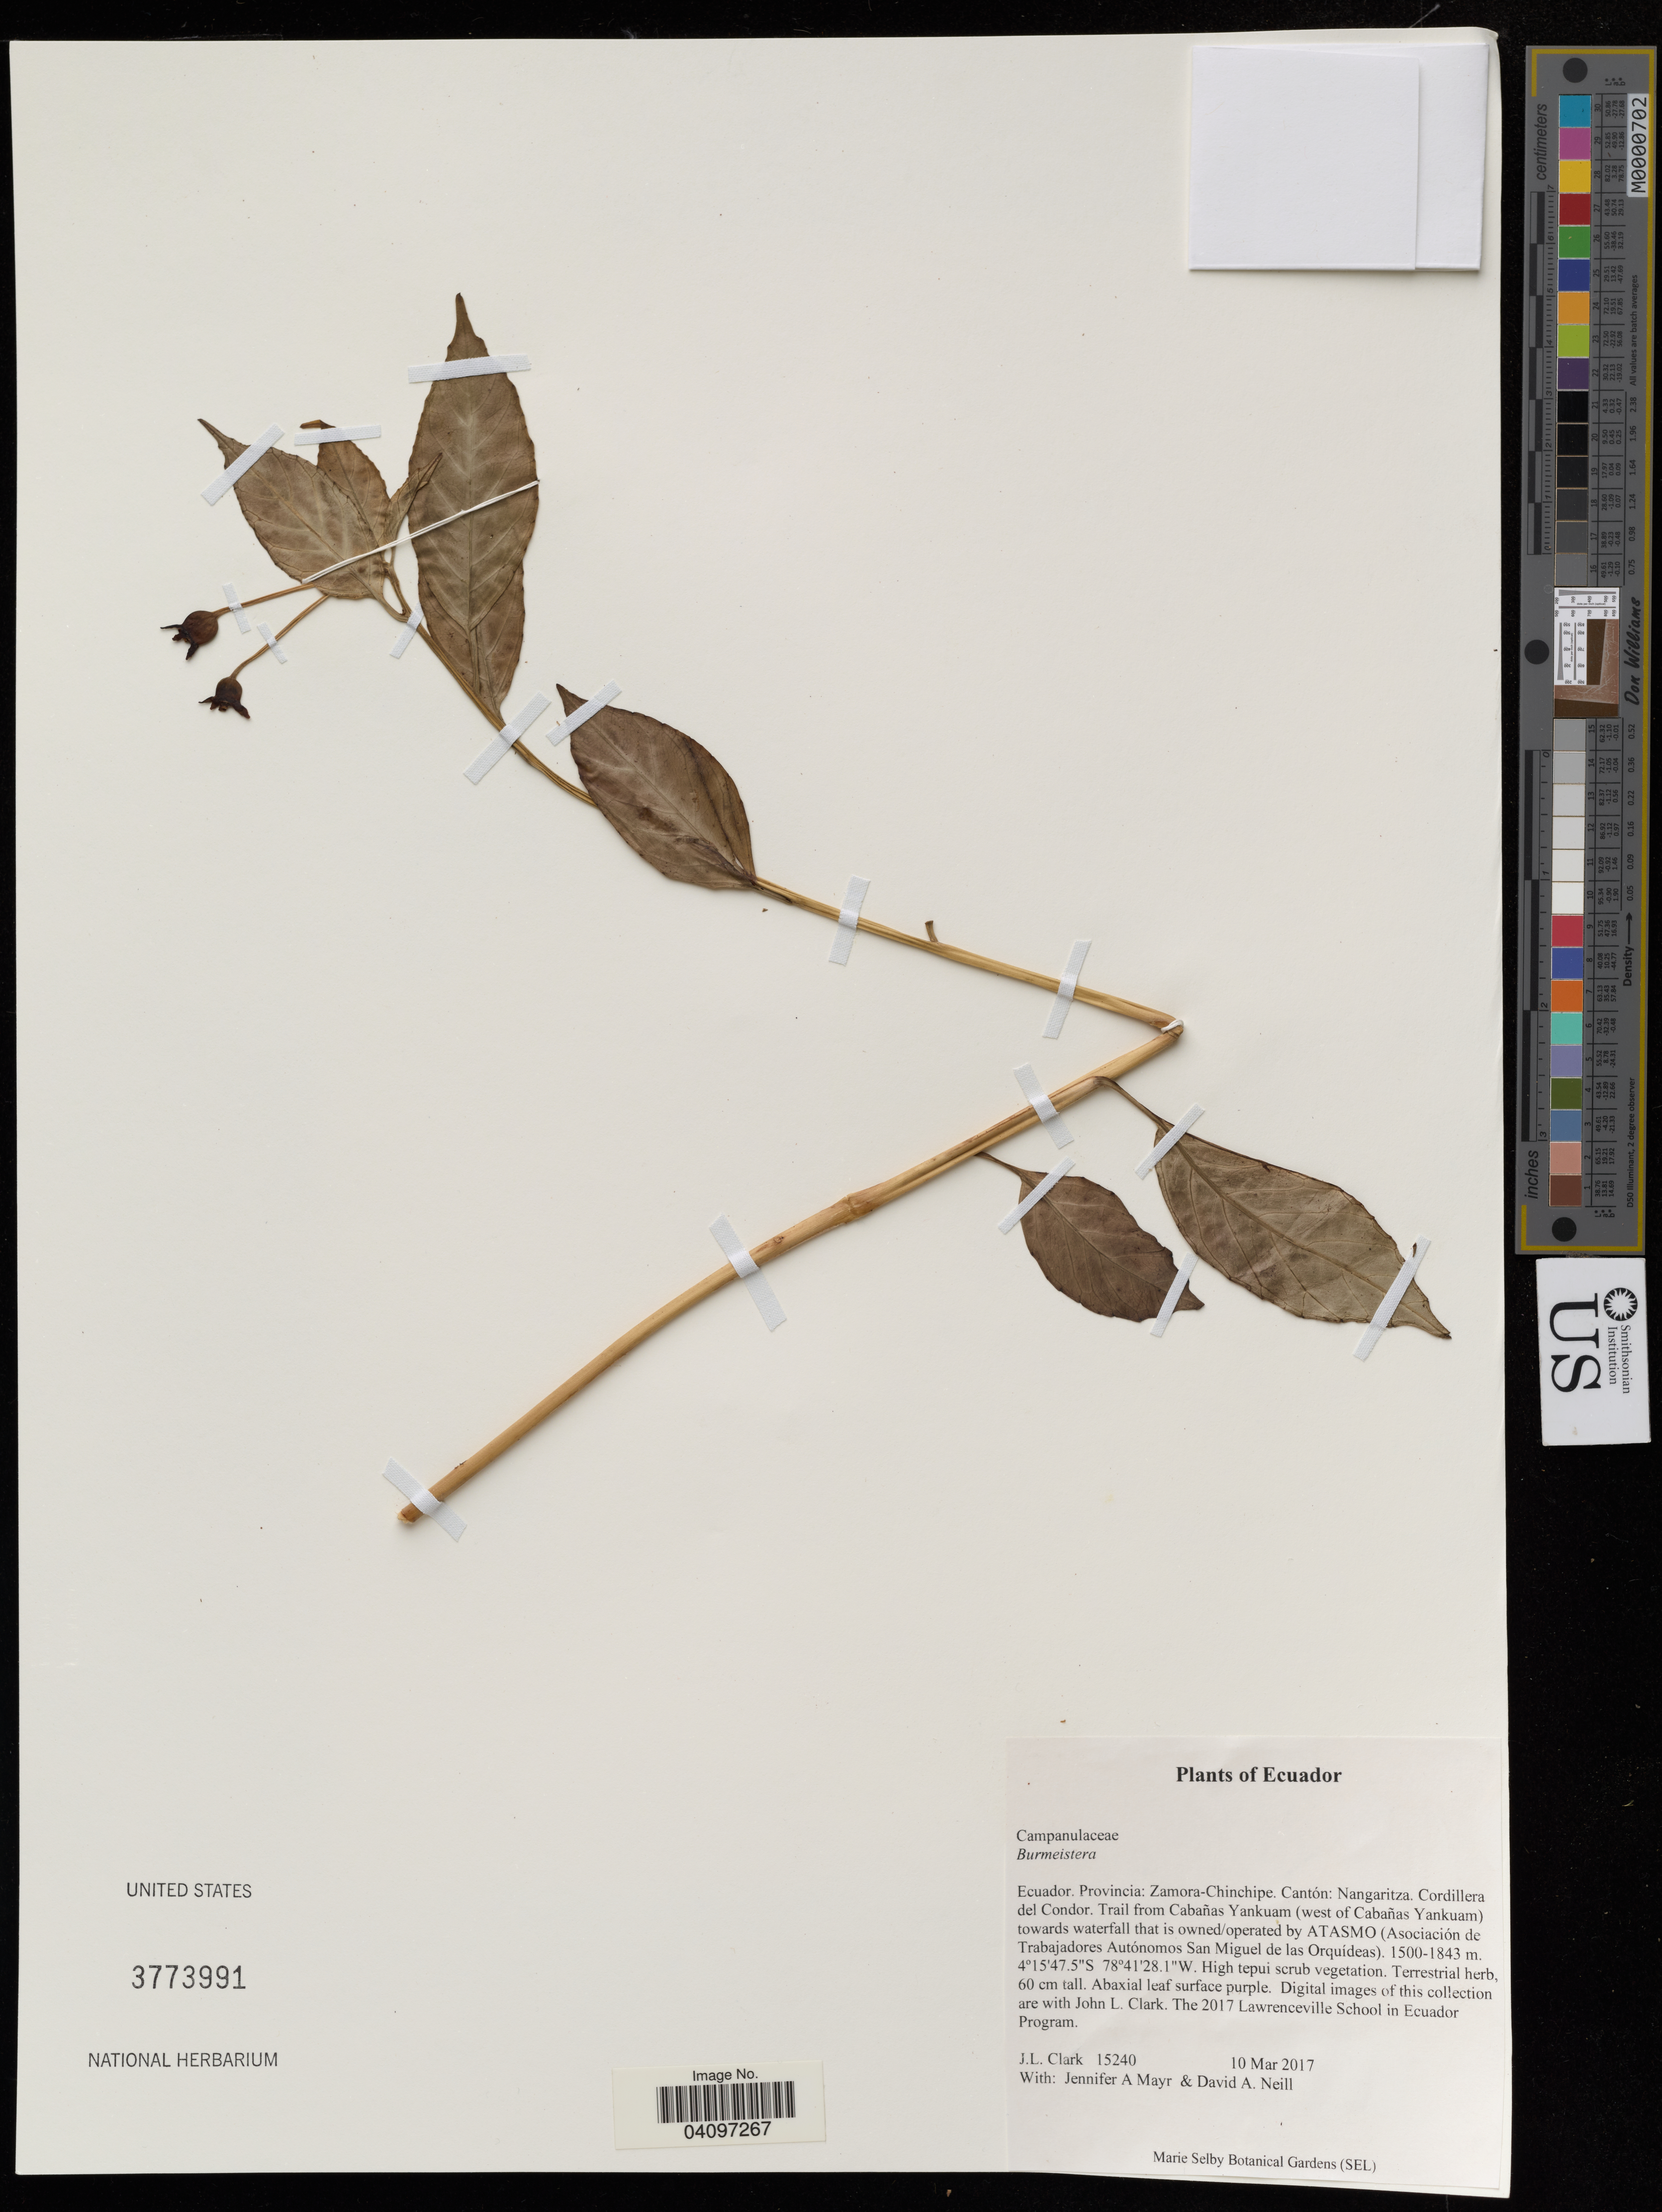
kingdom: Plantae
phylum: Tracheophyta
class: Magnoliopsida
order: Asterales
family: Campanulaceae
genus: Burmeistera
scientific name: Burmeistera sp.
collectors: J. Clark, J. Mayr & D. A. Neill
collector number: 15240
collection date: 2017-03-10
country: Ecuador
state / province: Zamora-Chinchipe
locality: Zamora-Chinchipe. Cantón: Nangaritza. Cordillera del Condor. Trail from Cabañas Yankuam (west of Cabañas Yankuam) towards waterfall that is owned/operated by ATASMO (Asociación de Trabajadores Autónomos San Miguel de las Orquídeas).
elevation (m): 1500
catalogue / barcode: US 3773991